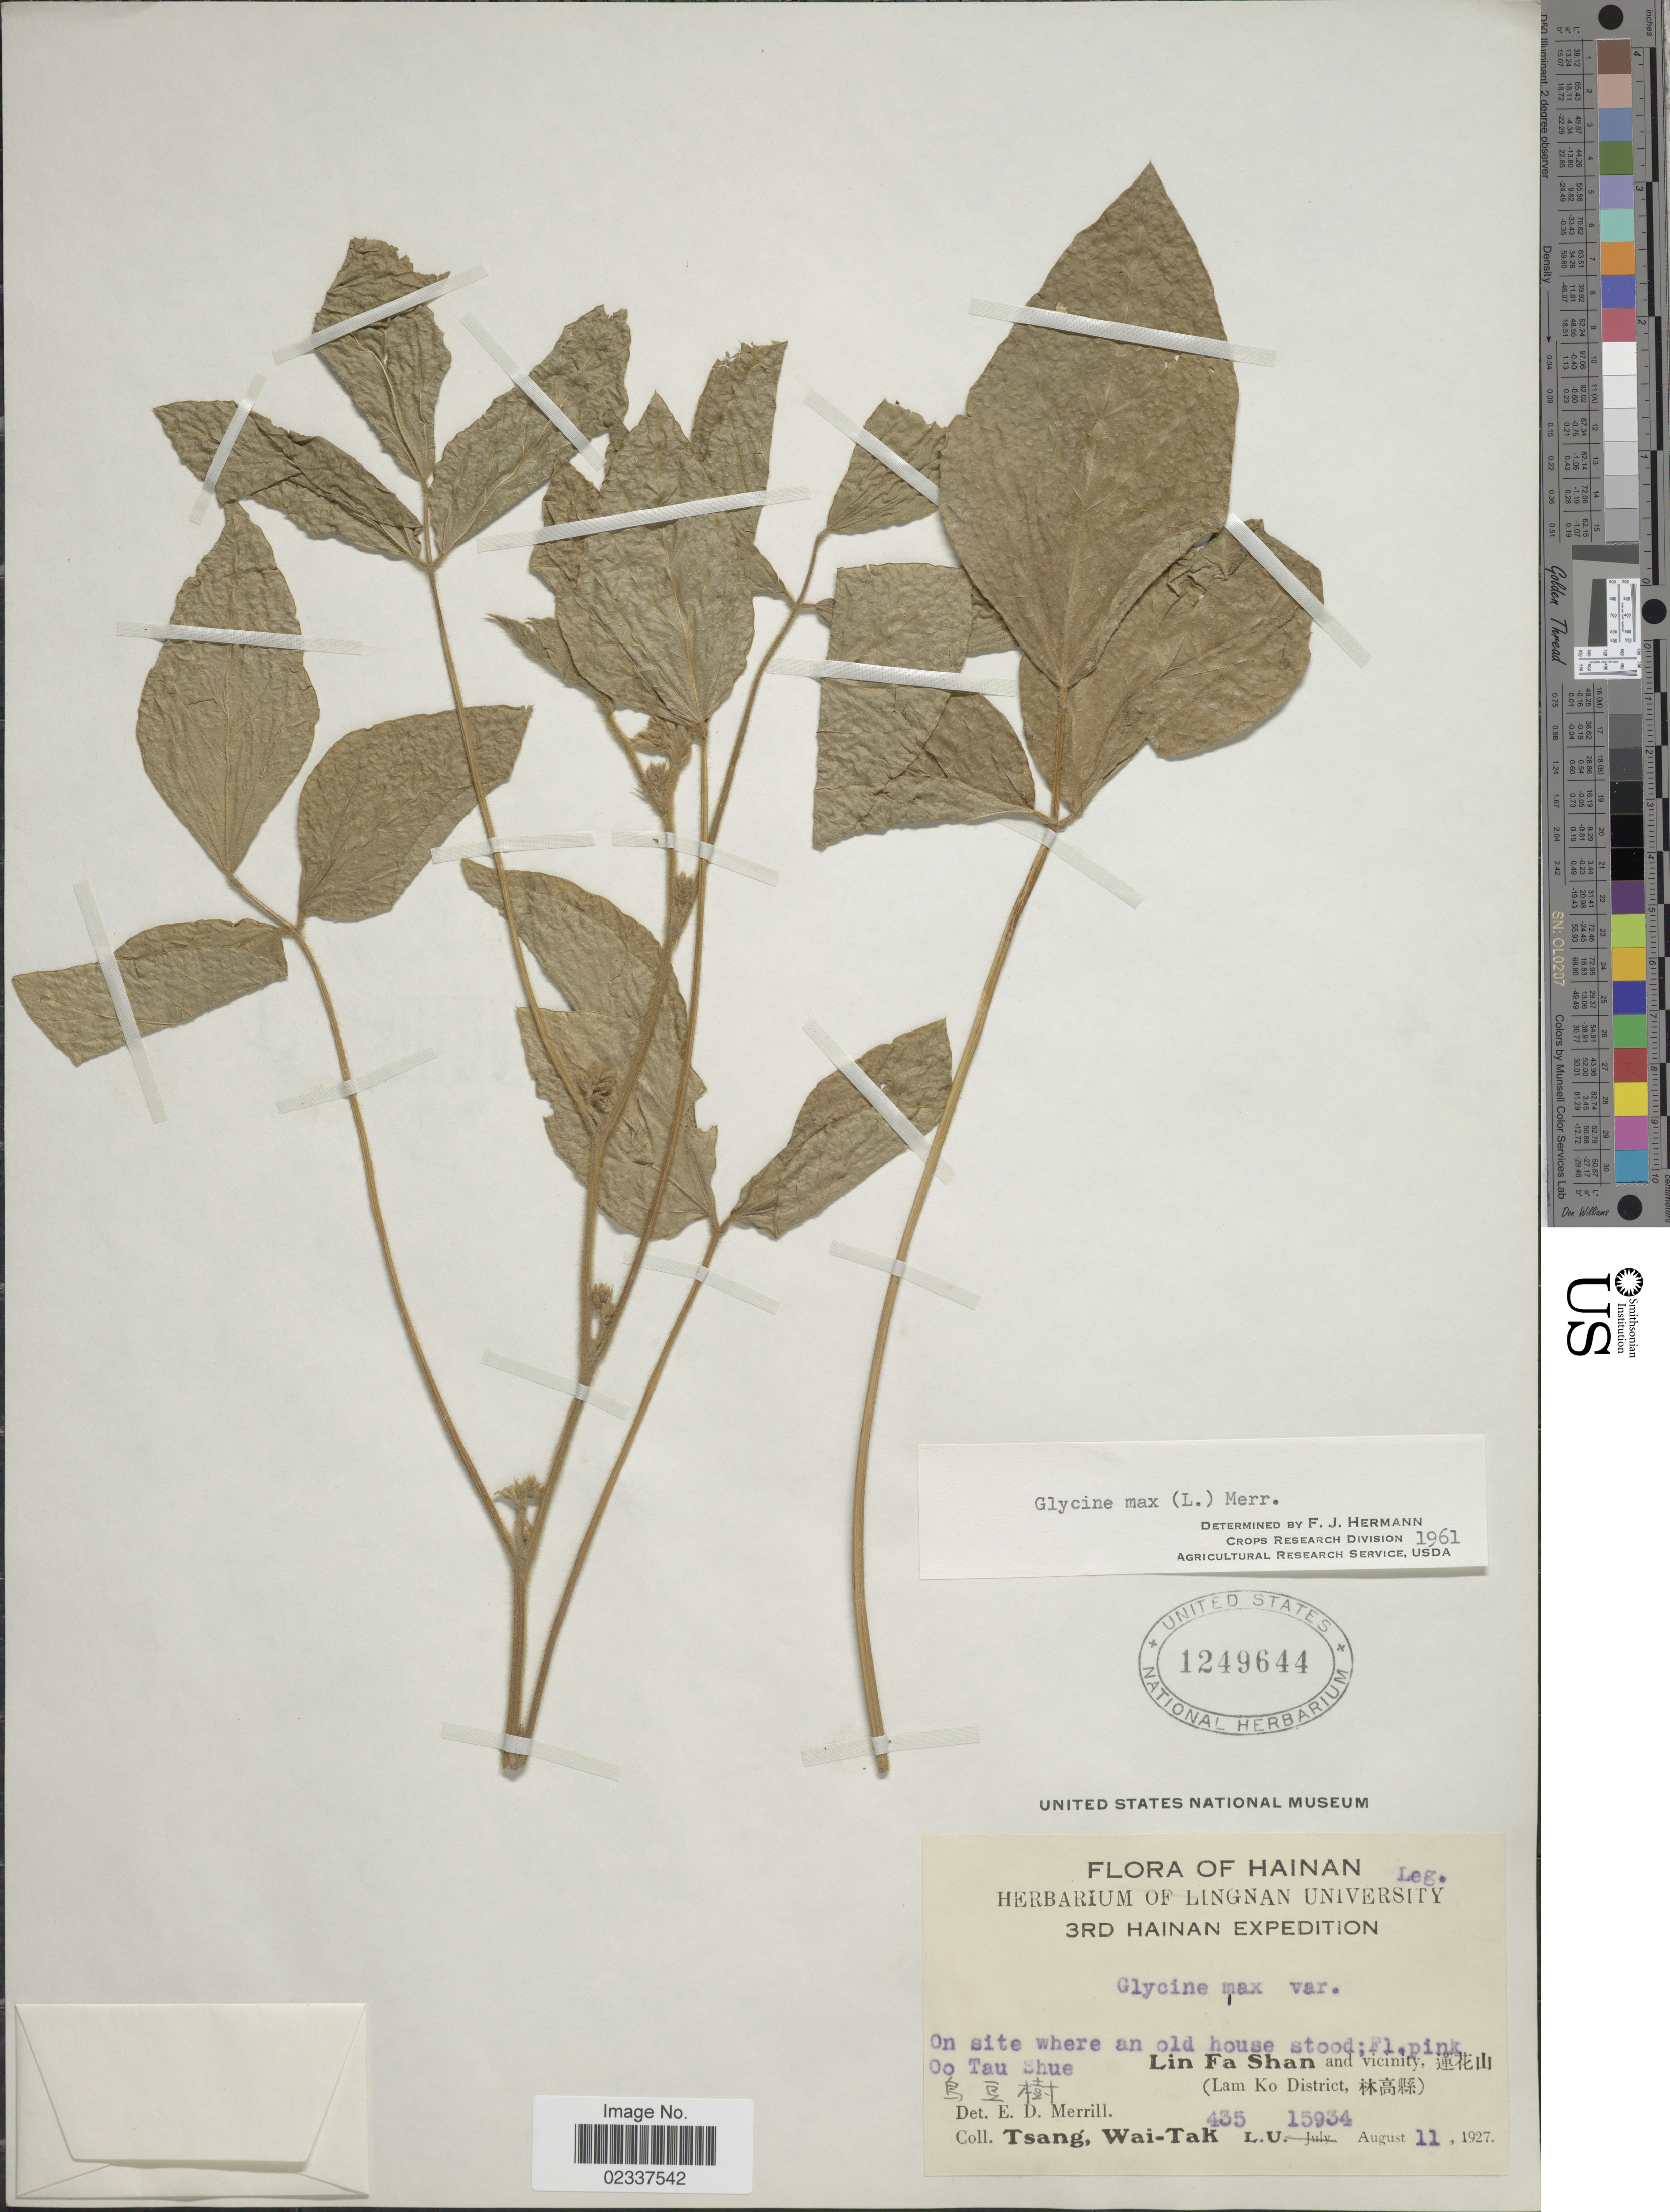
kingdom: Plantae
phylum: Tracheophyta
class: Magnoliopsida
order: Fabales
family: Fabaceae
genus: Glycine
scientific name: Glycine max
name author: (L.) Merr.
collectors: W. T. Tsang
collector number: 435/L.U. 15934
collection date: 1927-08-11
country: China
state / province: Hainan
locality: Oo Tau Shue, Lin Fa Shan and vicinity (Lam Ko District)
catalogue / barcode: US 1249644